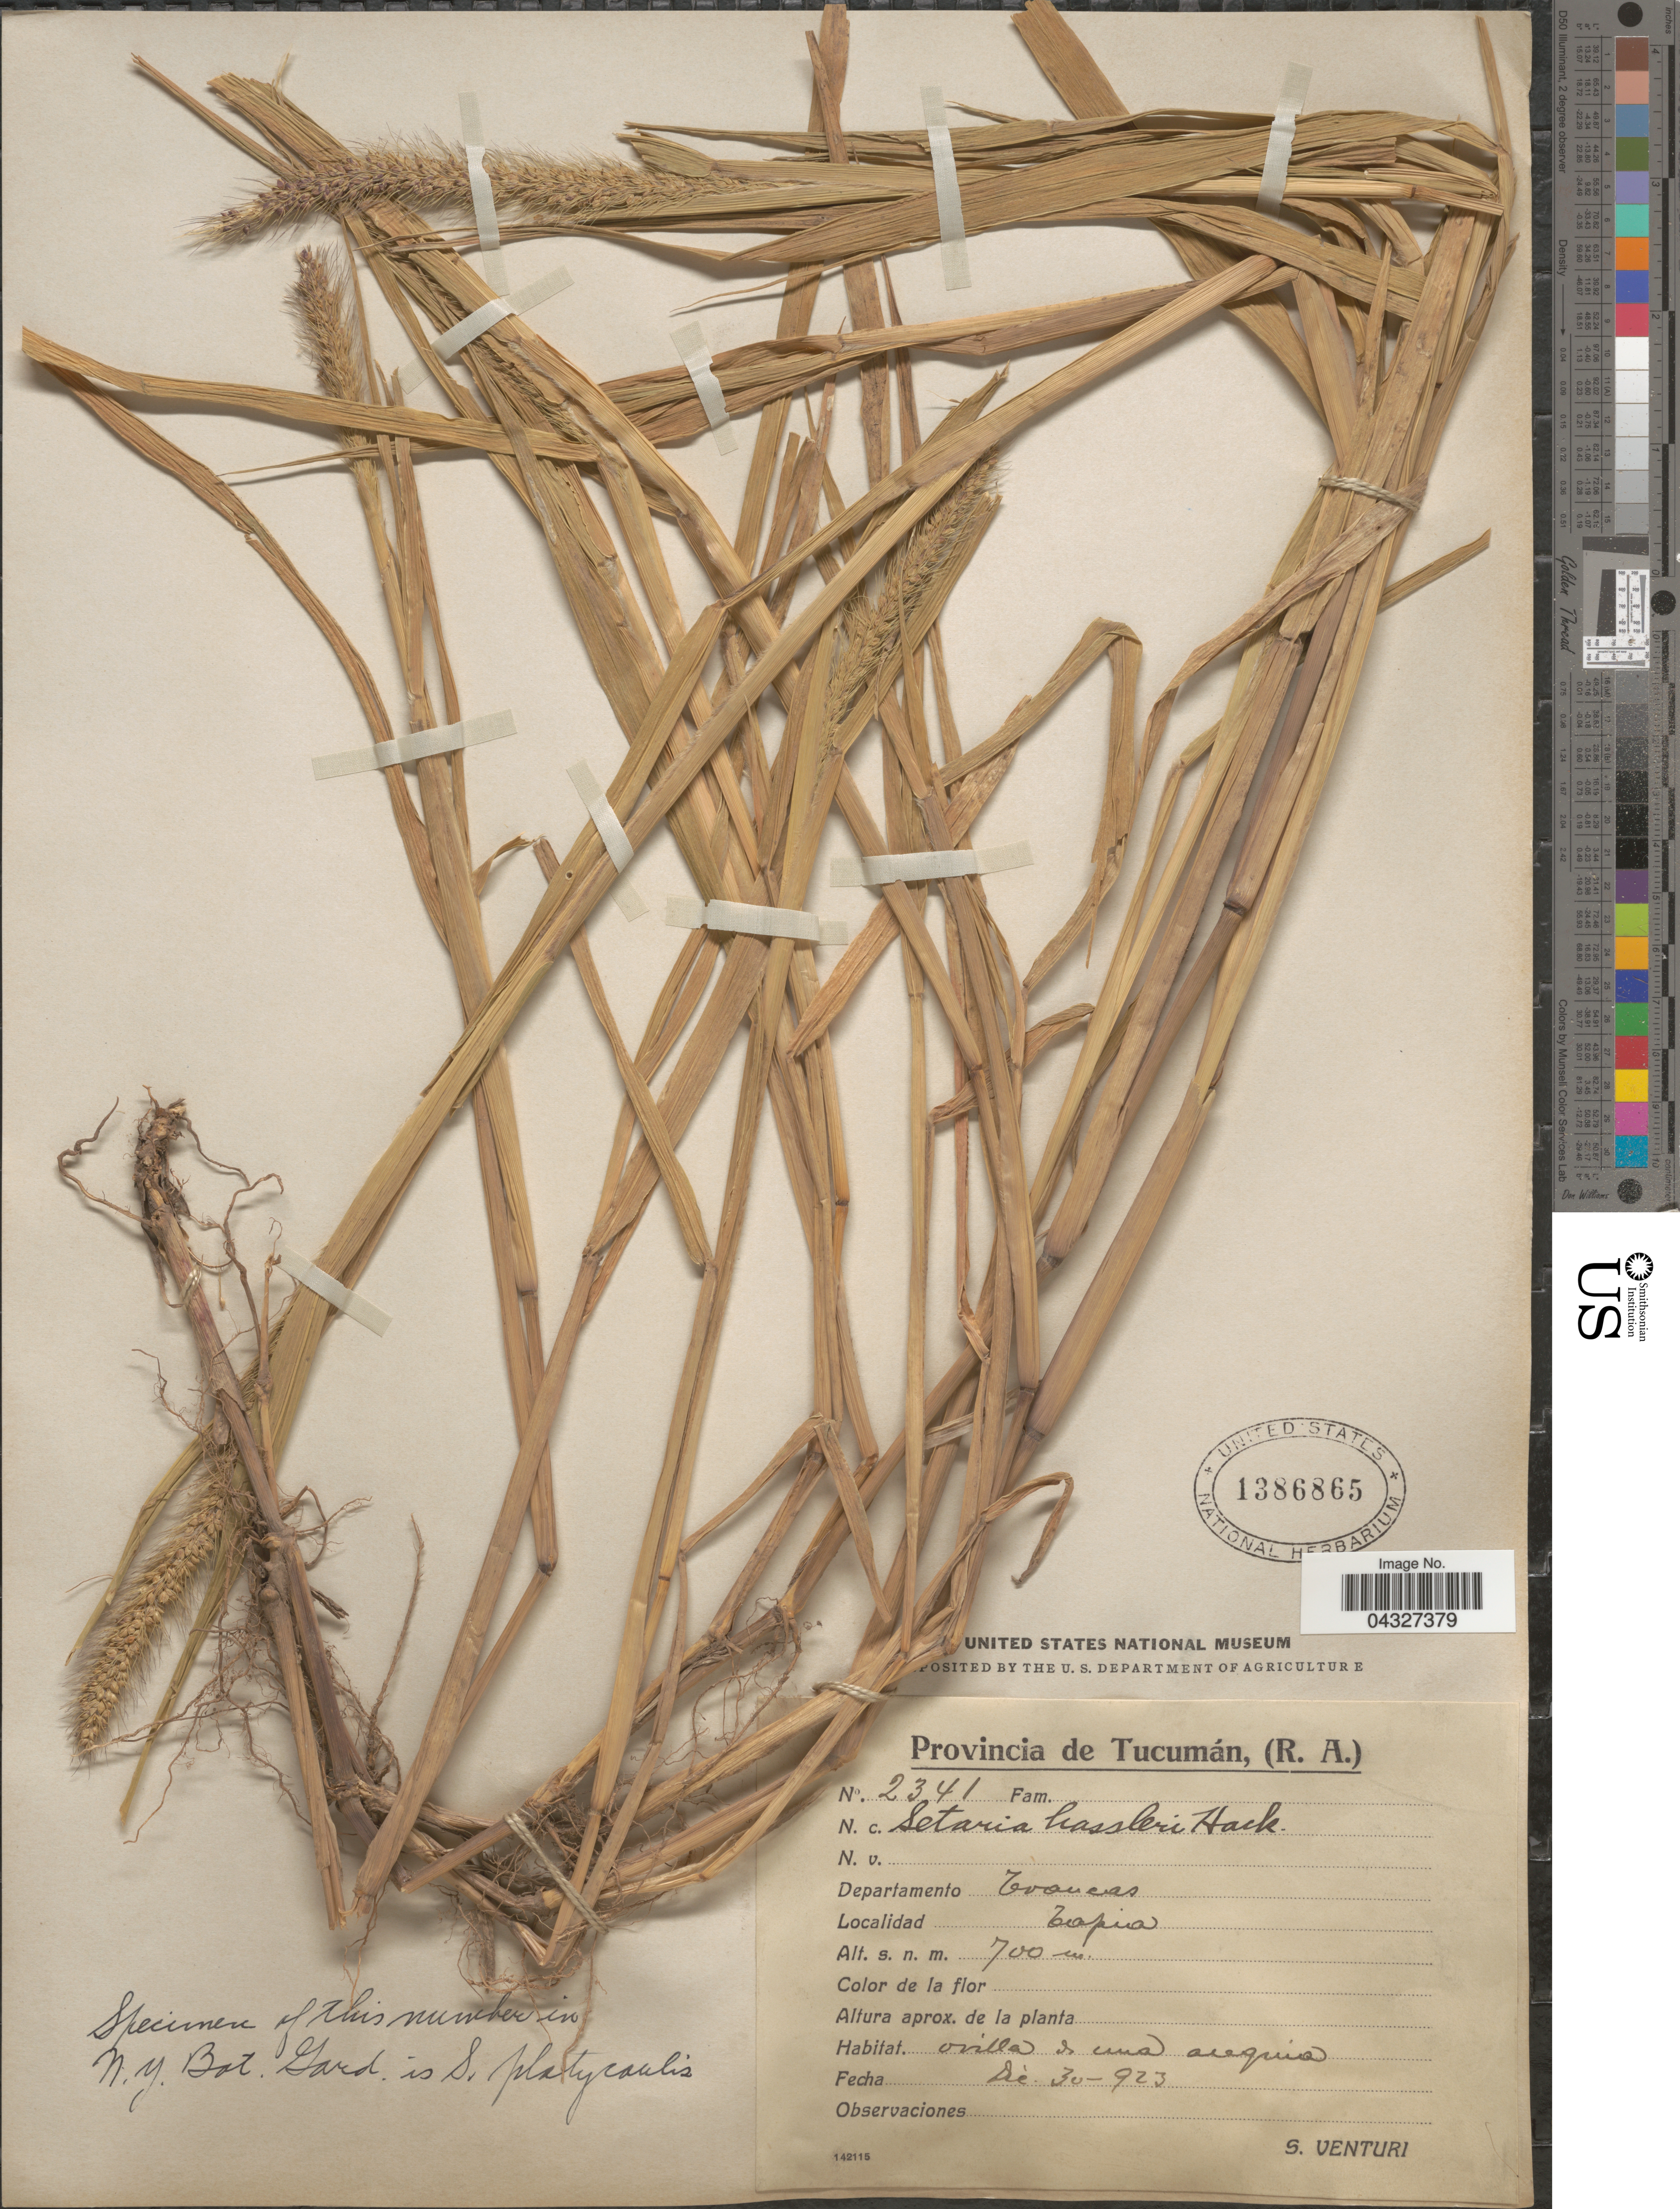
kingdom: Plantae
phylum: Tracheophyta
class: Liliopsida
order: Poales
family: Poaceae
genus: Setaria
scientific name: Setaria hassleri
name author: Hack. in Chodat & Hassl.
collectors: S. Venturi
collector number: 2341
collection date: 1923-12-30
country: Argentina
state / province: Tucuman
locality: Departamento Trancas. Tapia.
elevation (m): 700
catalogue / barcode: US 1386865